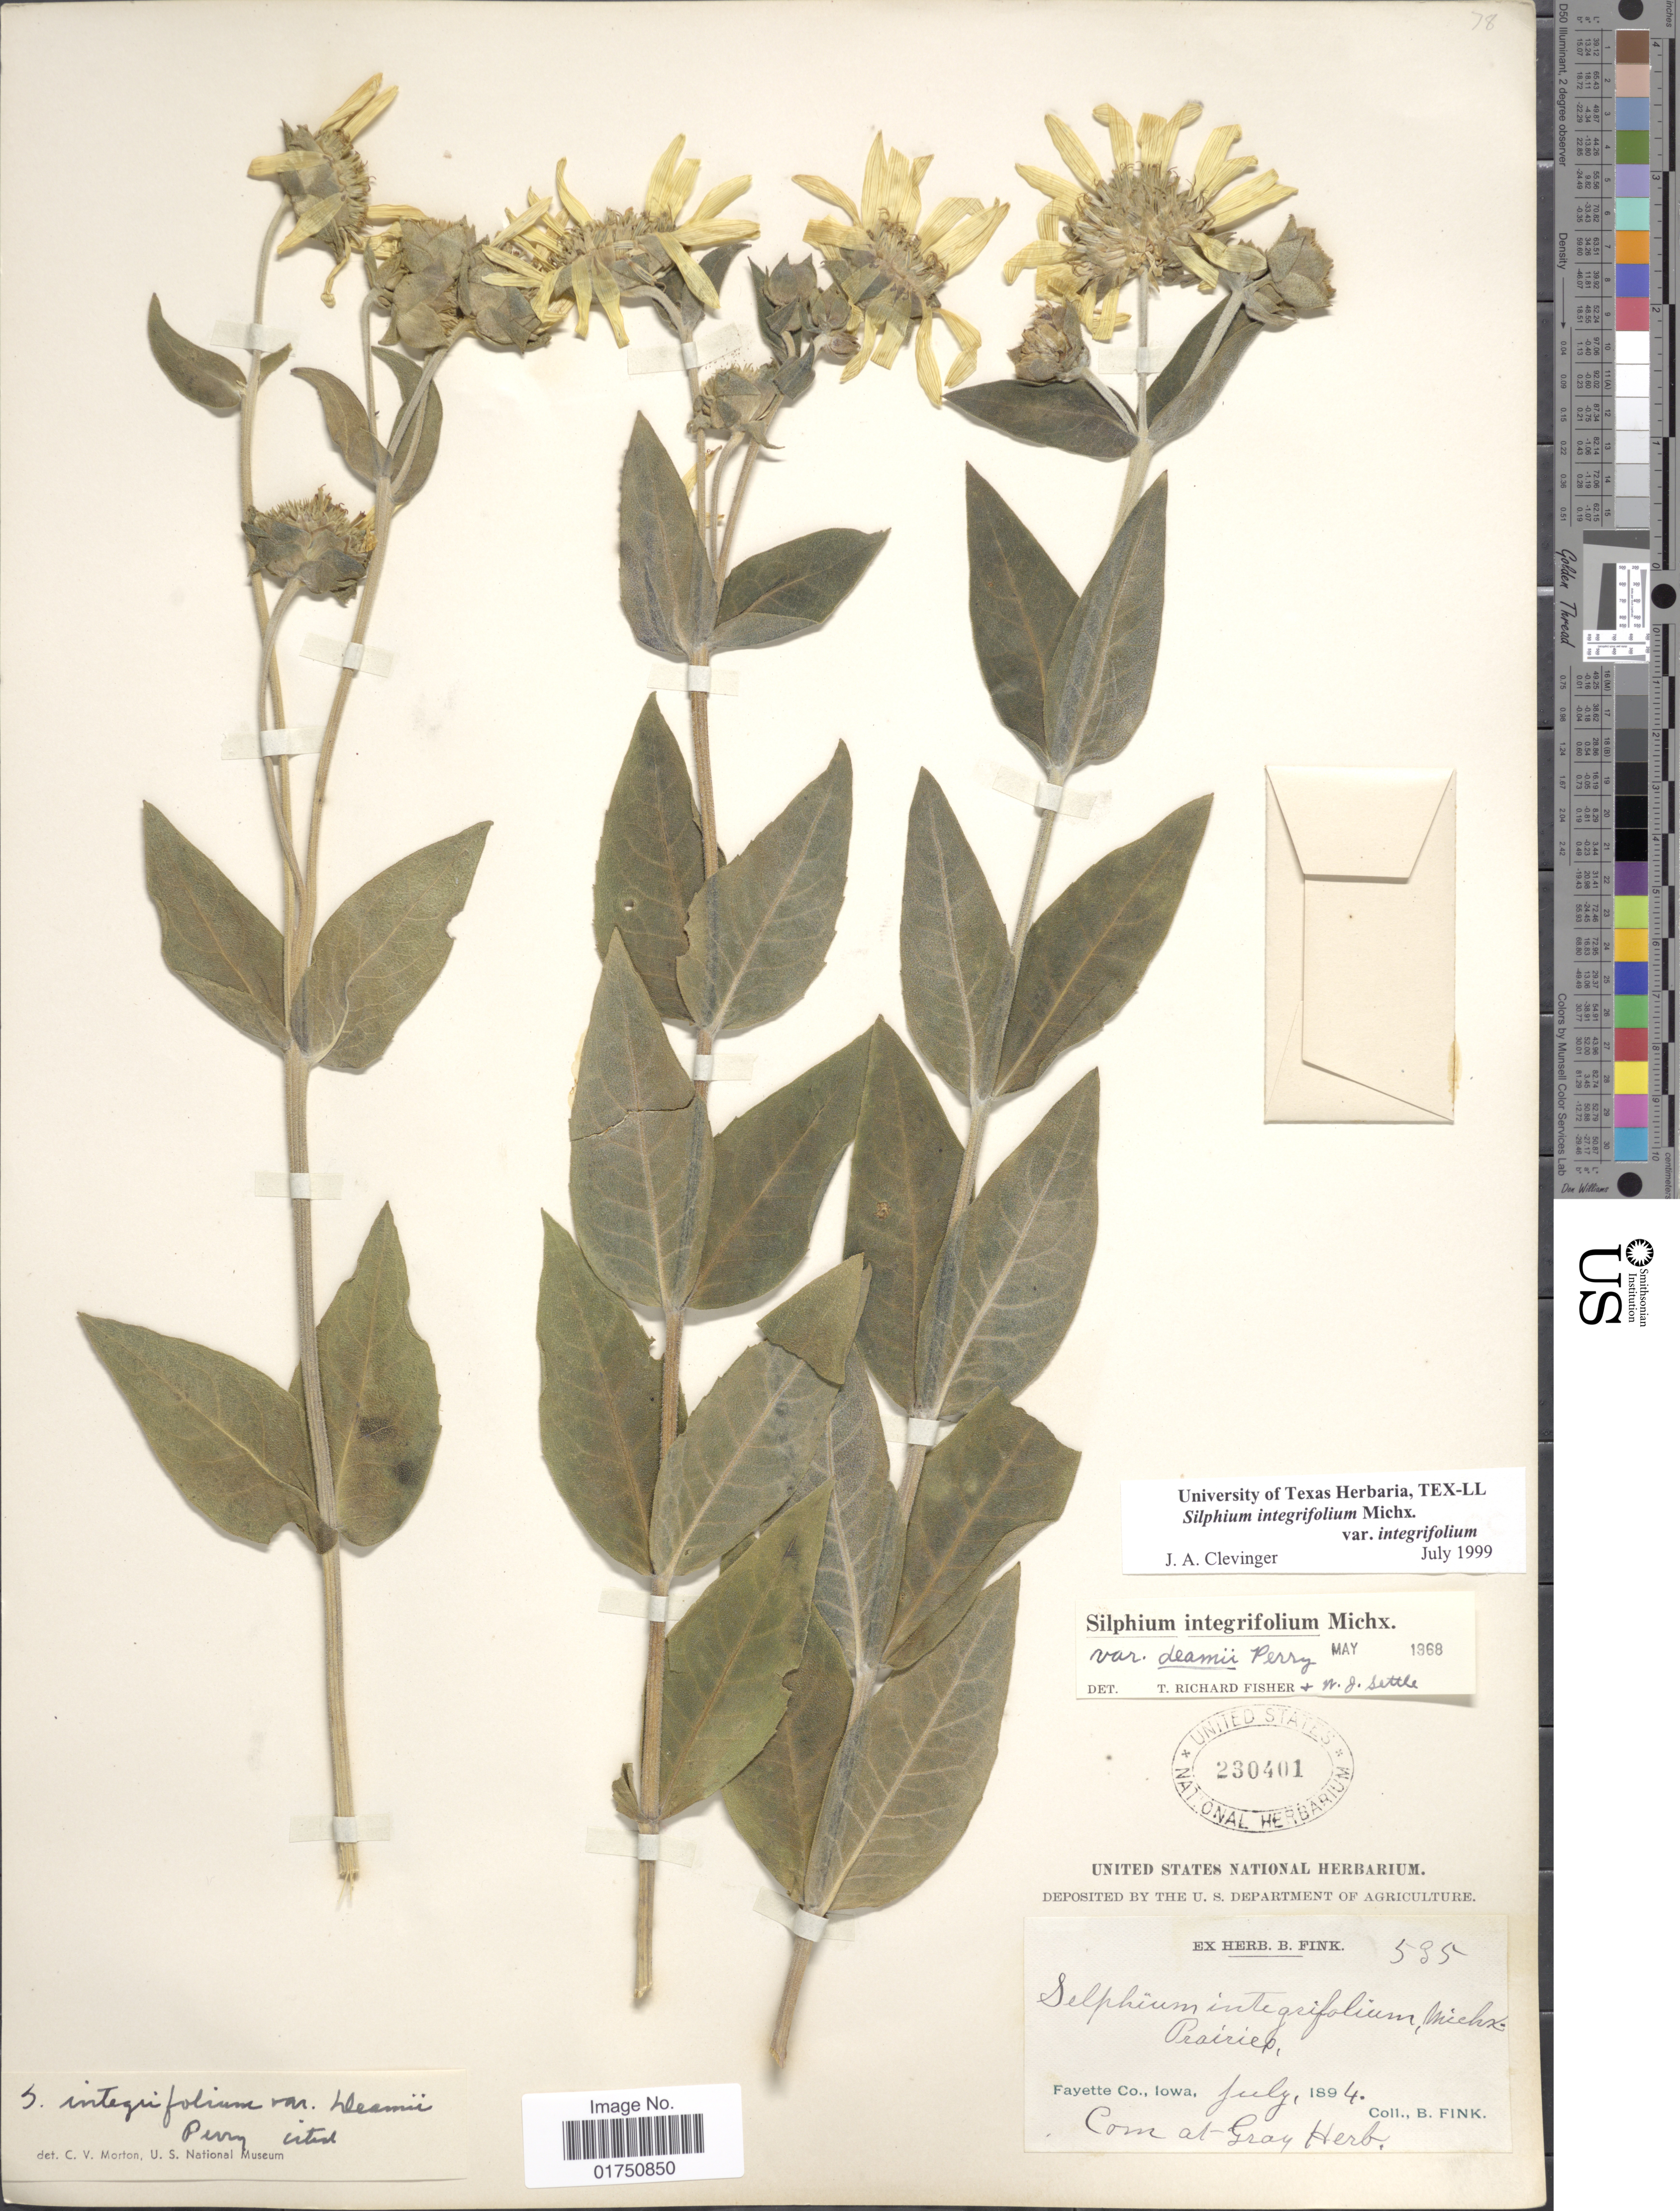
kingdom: Plantae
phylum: Tracheophyta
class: Magnoliopsida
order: Asterales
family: Asteraceae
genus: Silphium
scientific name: Silphium integrifolium var. integrifolium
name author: Michx.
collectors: B. Fink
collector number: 535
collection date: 1894-07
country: United States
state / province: Iowa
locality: Prairies, Fayette Co., Iowa.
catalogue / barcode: US 230401